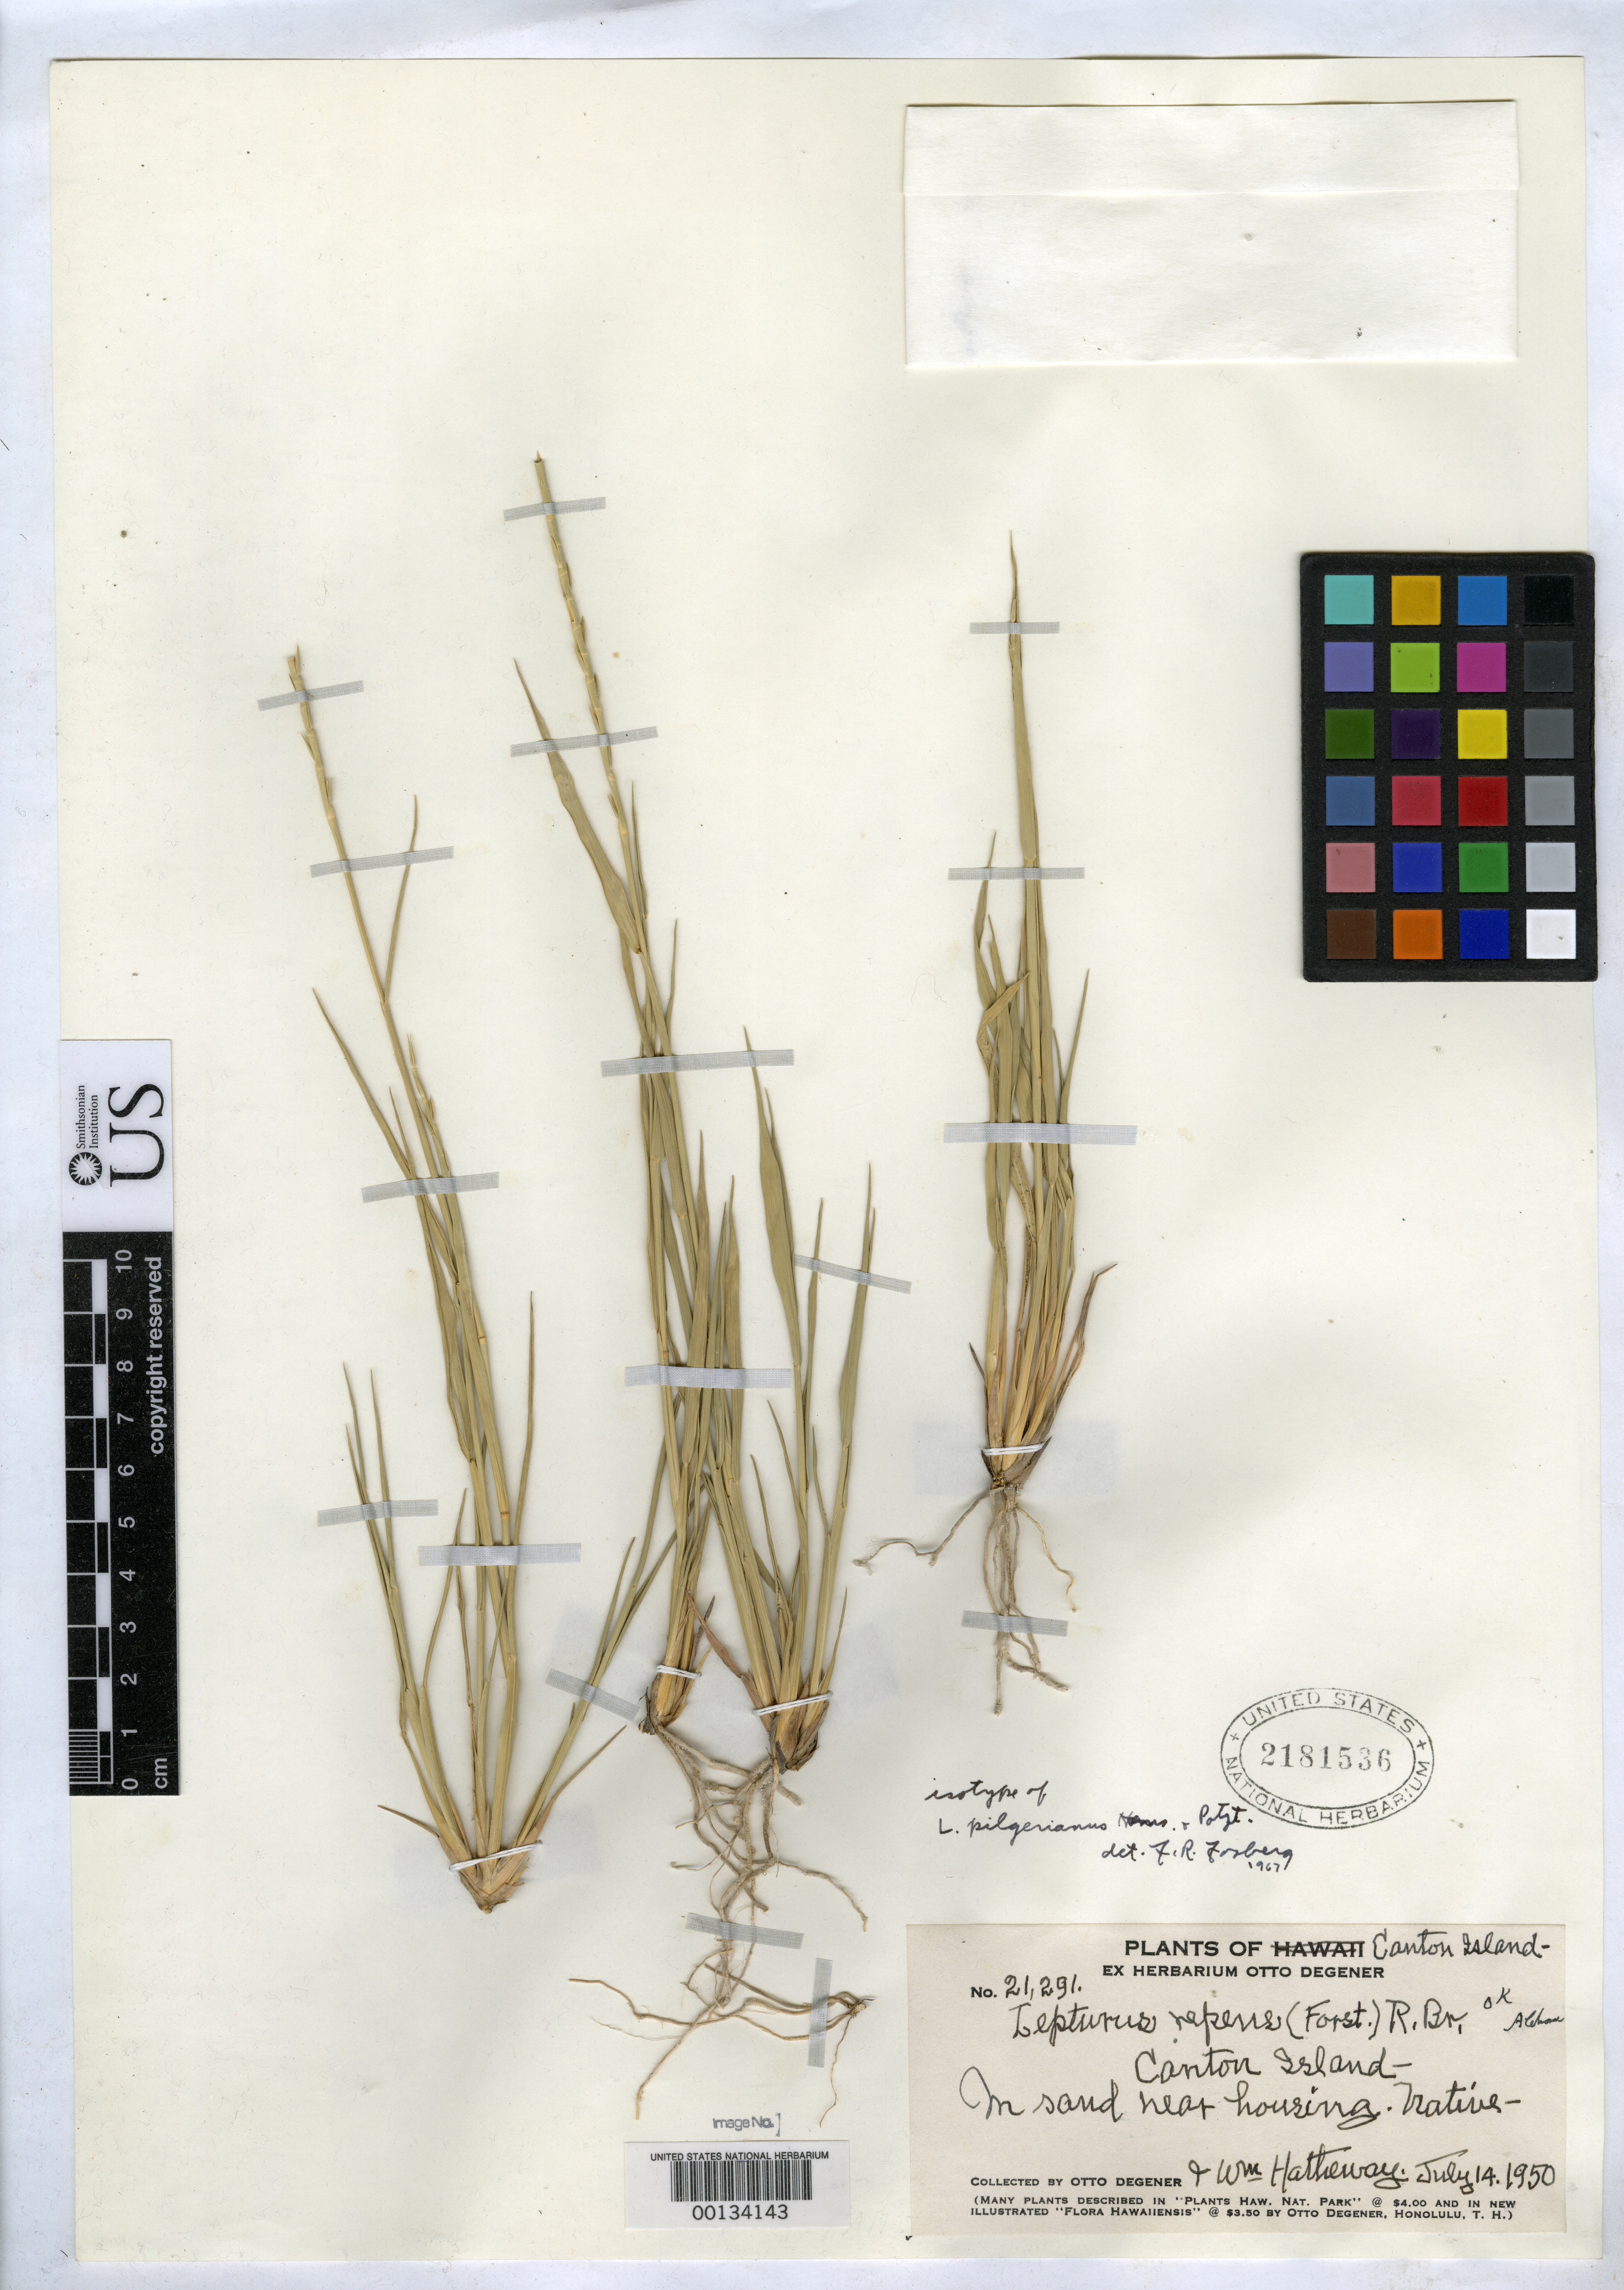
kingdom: Plantae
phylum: Tracheophyta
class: Liliopsida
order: Poales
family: Poaceae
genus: Lepturus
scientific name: Lepturus pilgerianus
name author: Hansen & Potztal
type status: Isotype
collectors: O. Degener & W. H. Hatheway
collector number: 21291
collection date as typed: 14 Jul 1950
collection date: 1950-07-14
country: Kiribati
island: Kanton [Canton] Atoll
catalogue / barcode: US 2181536